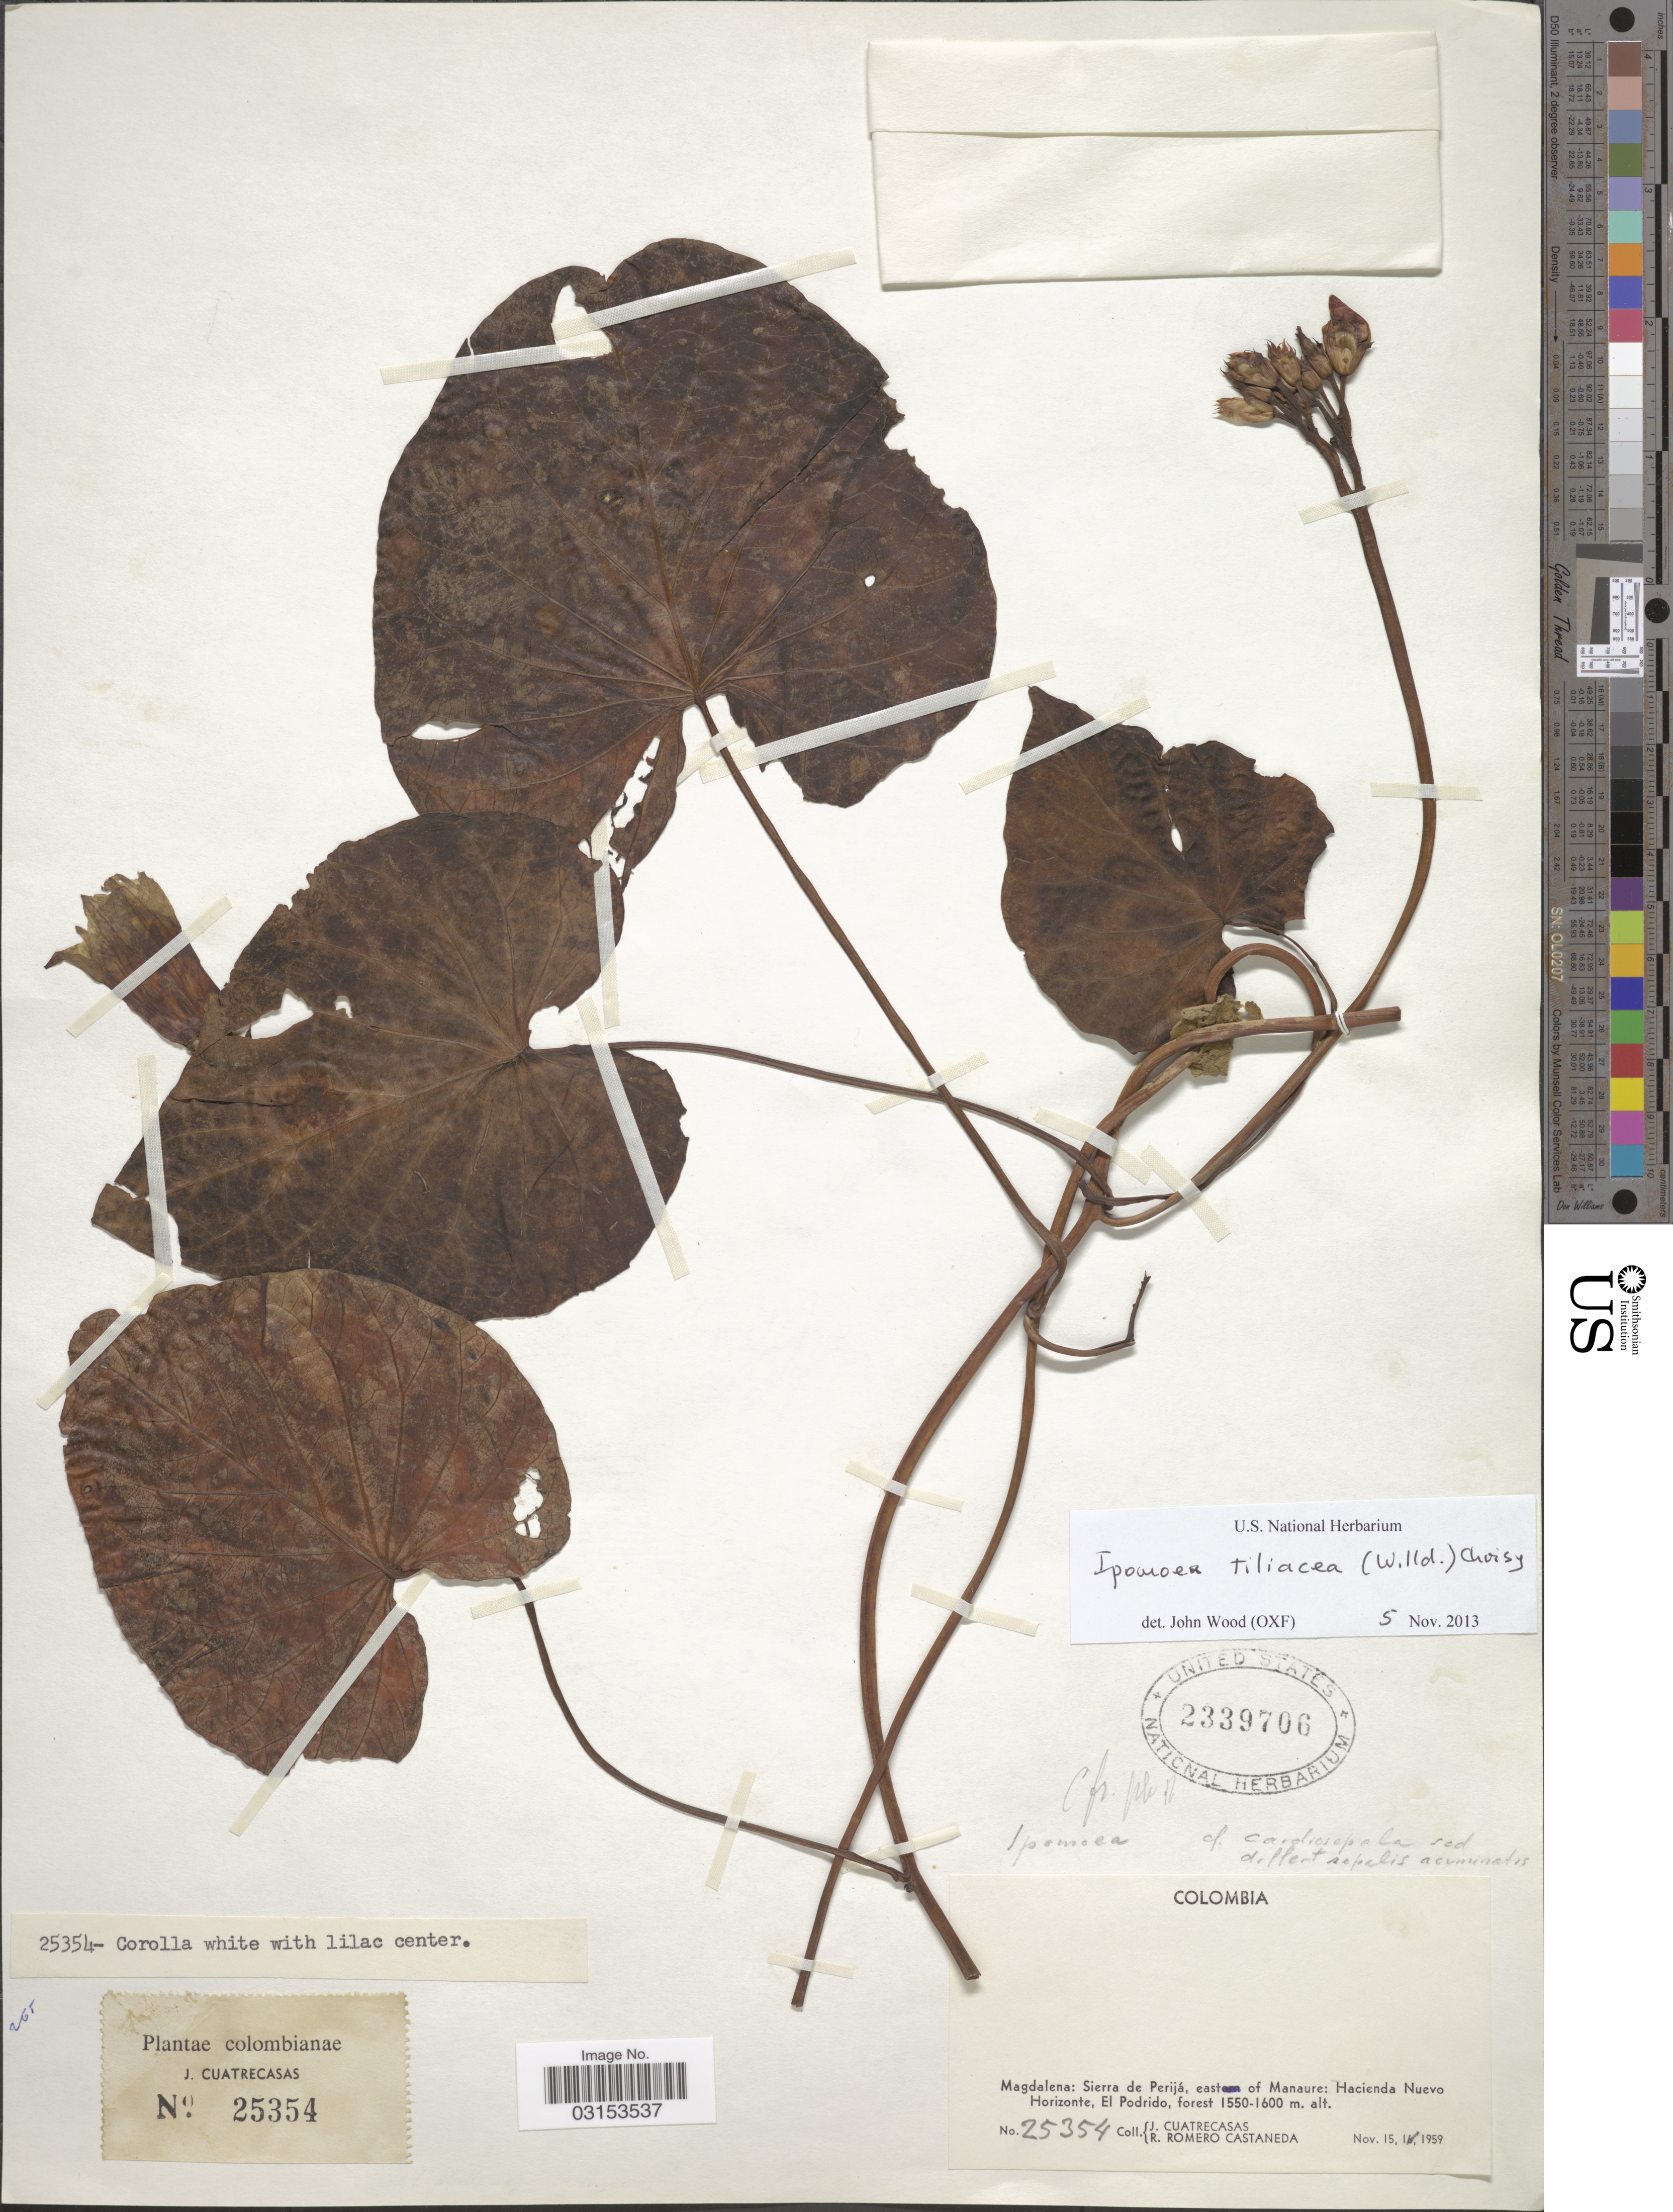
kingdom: Plantae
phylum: Tracheophyta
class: Magnoliopsida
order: Solanales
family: Convolvulaceae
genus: Ipomoea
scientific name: Ipomoea tiliacea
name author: (Willd.) Choisy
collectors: J. Cuatrecasas & R. Romero Castañeda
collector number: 25354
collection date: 1959-11-15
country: Colombia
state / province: Magdalena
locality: Sierra de Perijá, east of Manaure: Hacienda Nuevo Horizonte, El Podrido.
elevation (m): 1550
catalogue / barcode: US 2339706